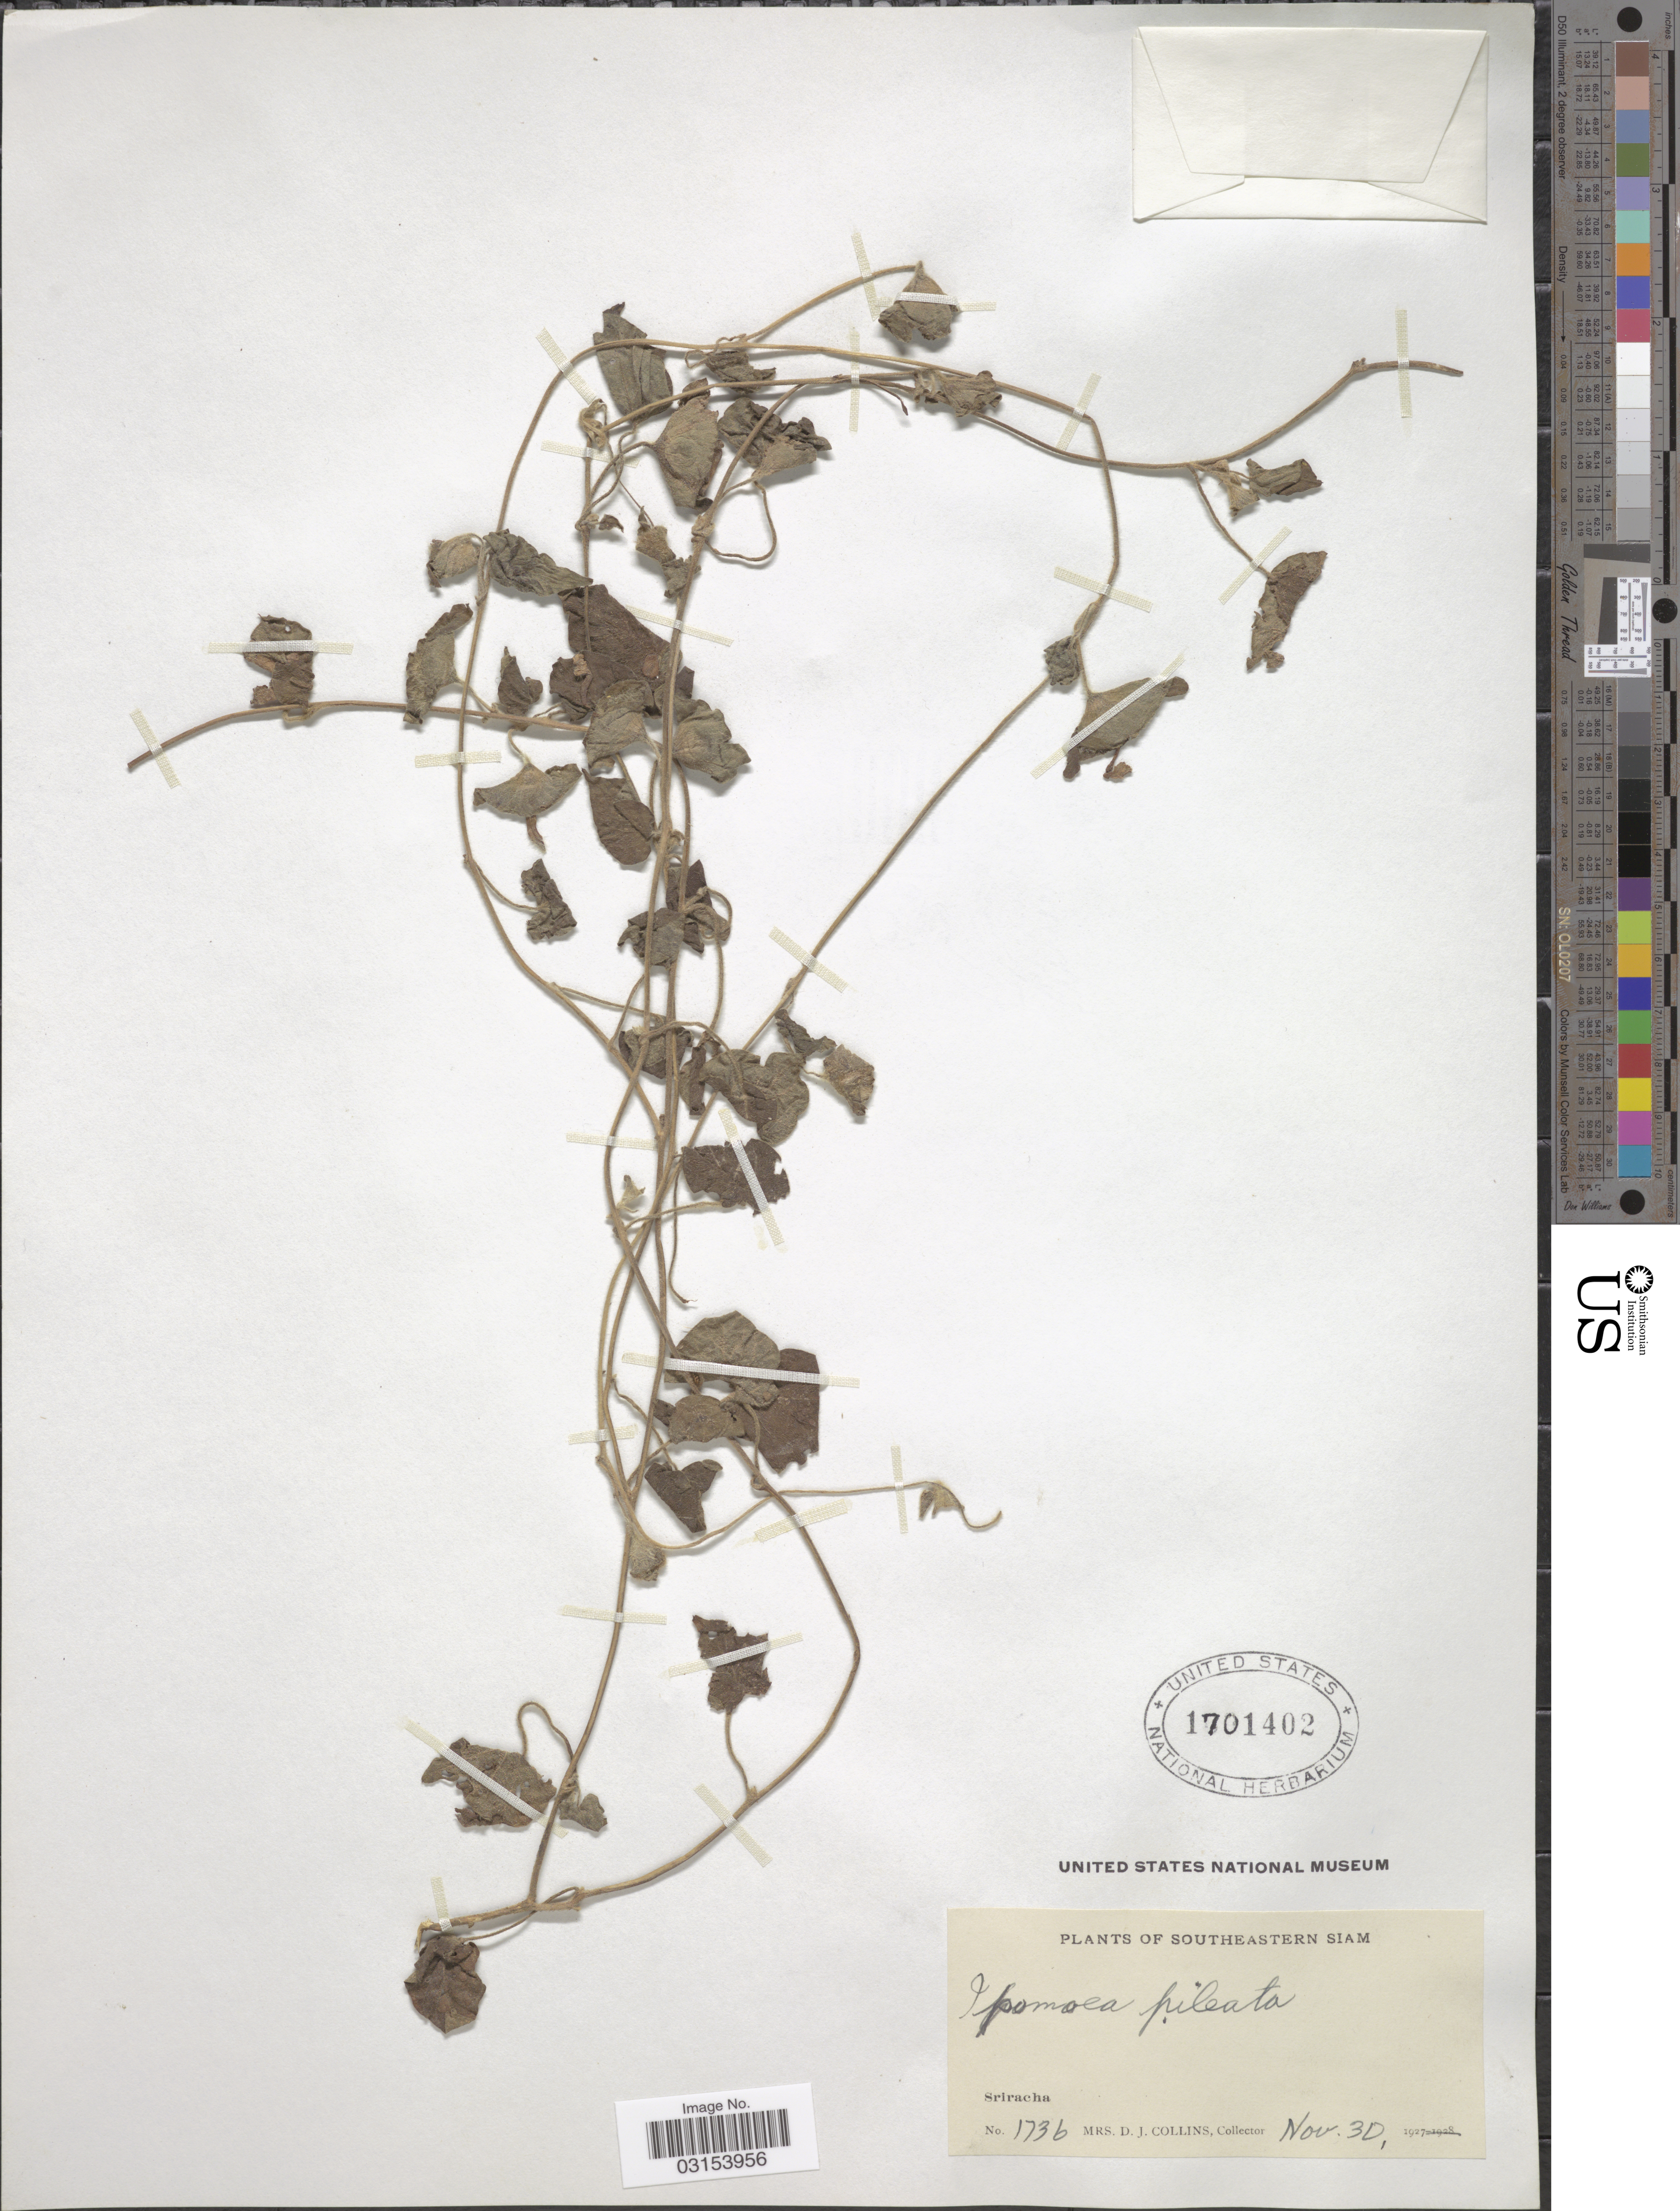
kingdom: Plantae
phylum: Tracheophyta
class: Magnoliopsida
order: Solanales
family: Convolvulaceae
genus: Ipomoea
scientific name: Ipomoea involucrata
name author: P. Beauv.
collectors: Mrs. D. J. Collins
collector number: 1736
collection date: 1927-11-30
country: Thailand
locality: Southeastern Siam. Sriracha.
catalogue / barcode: US 1701402